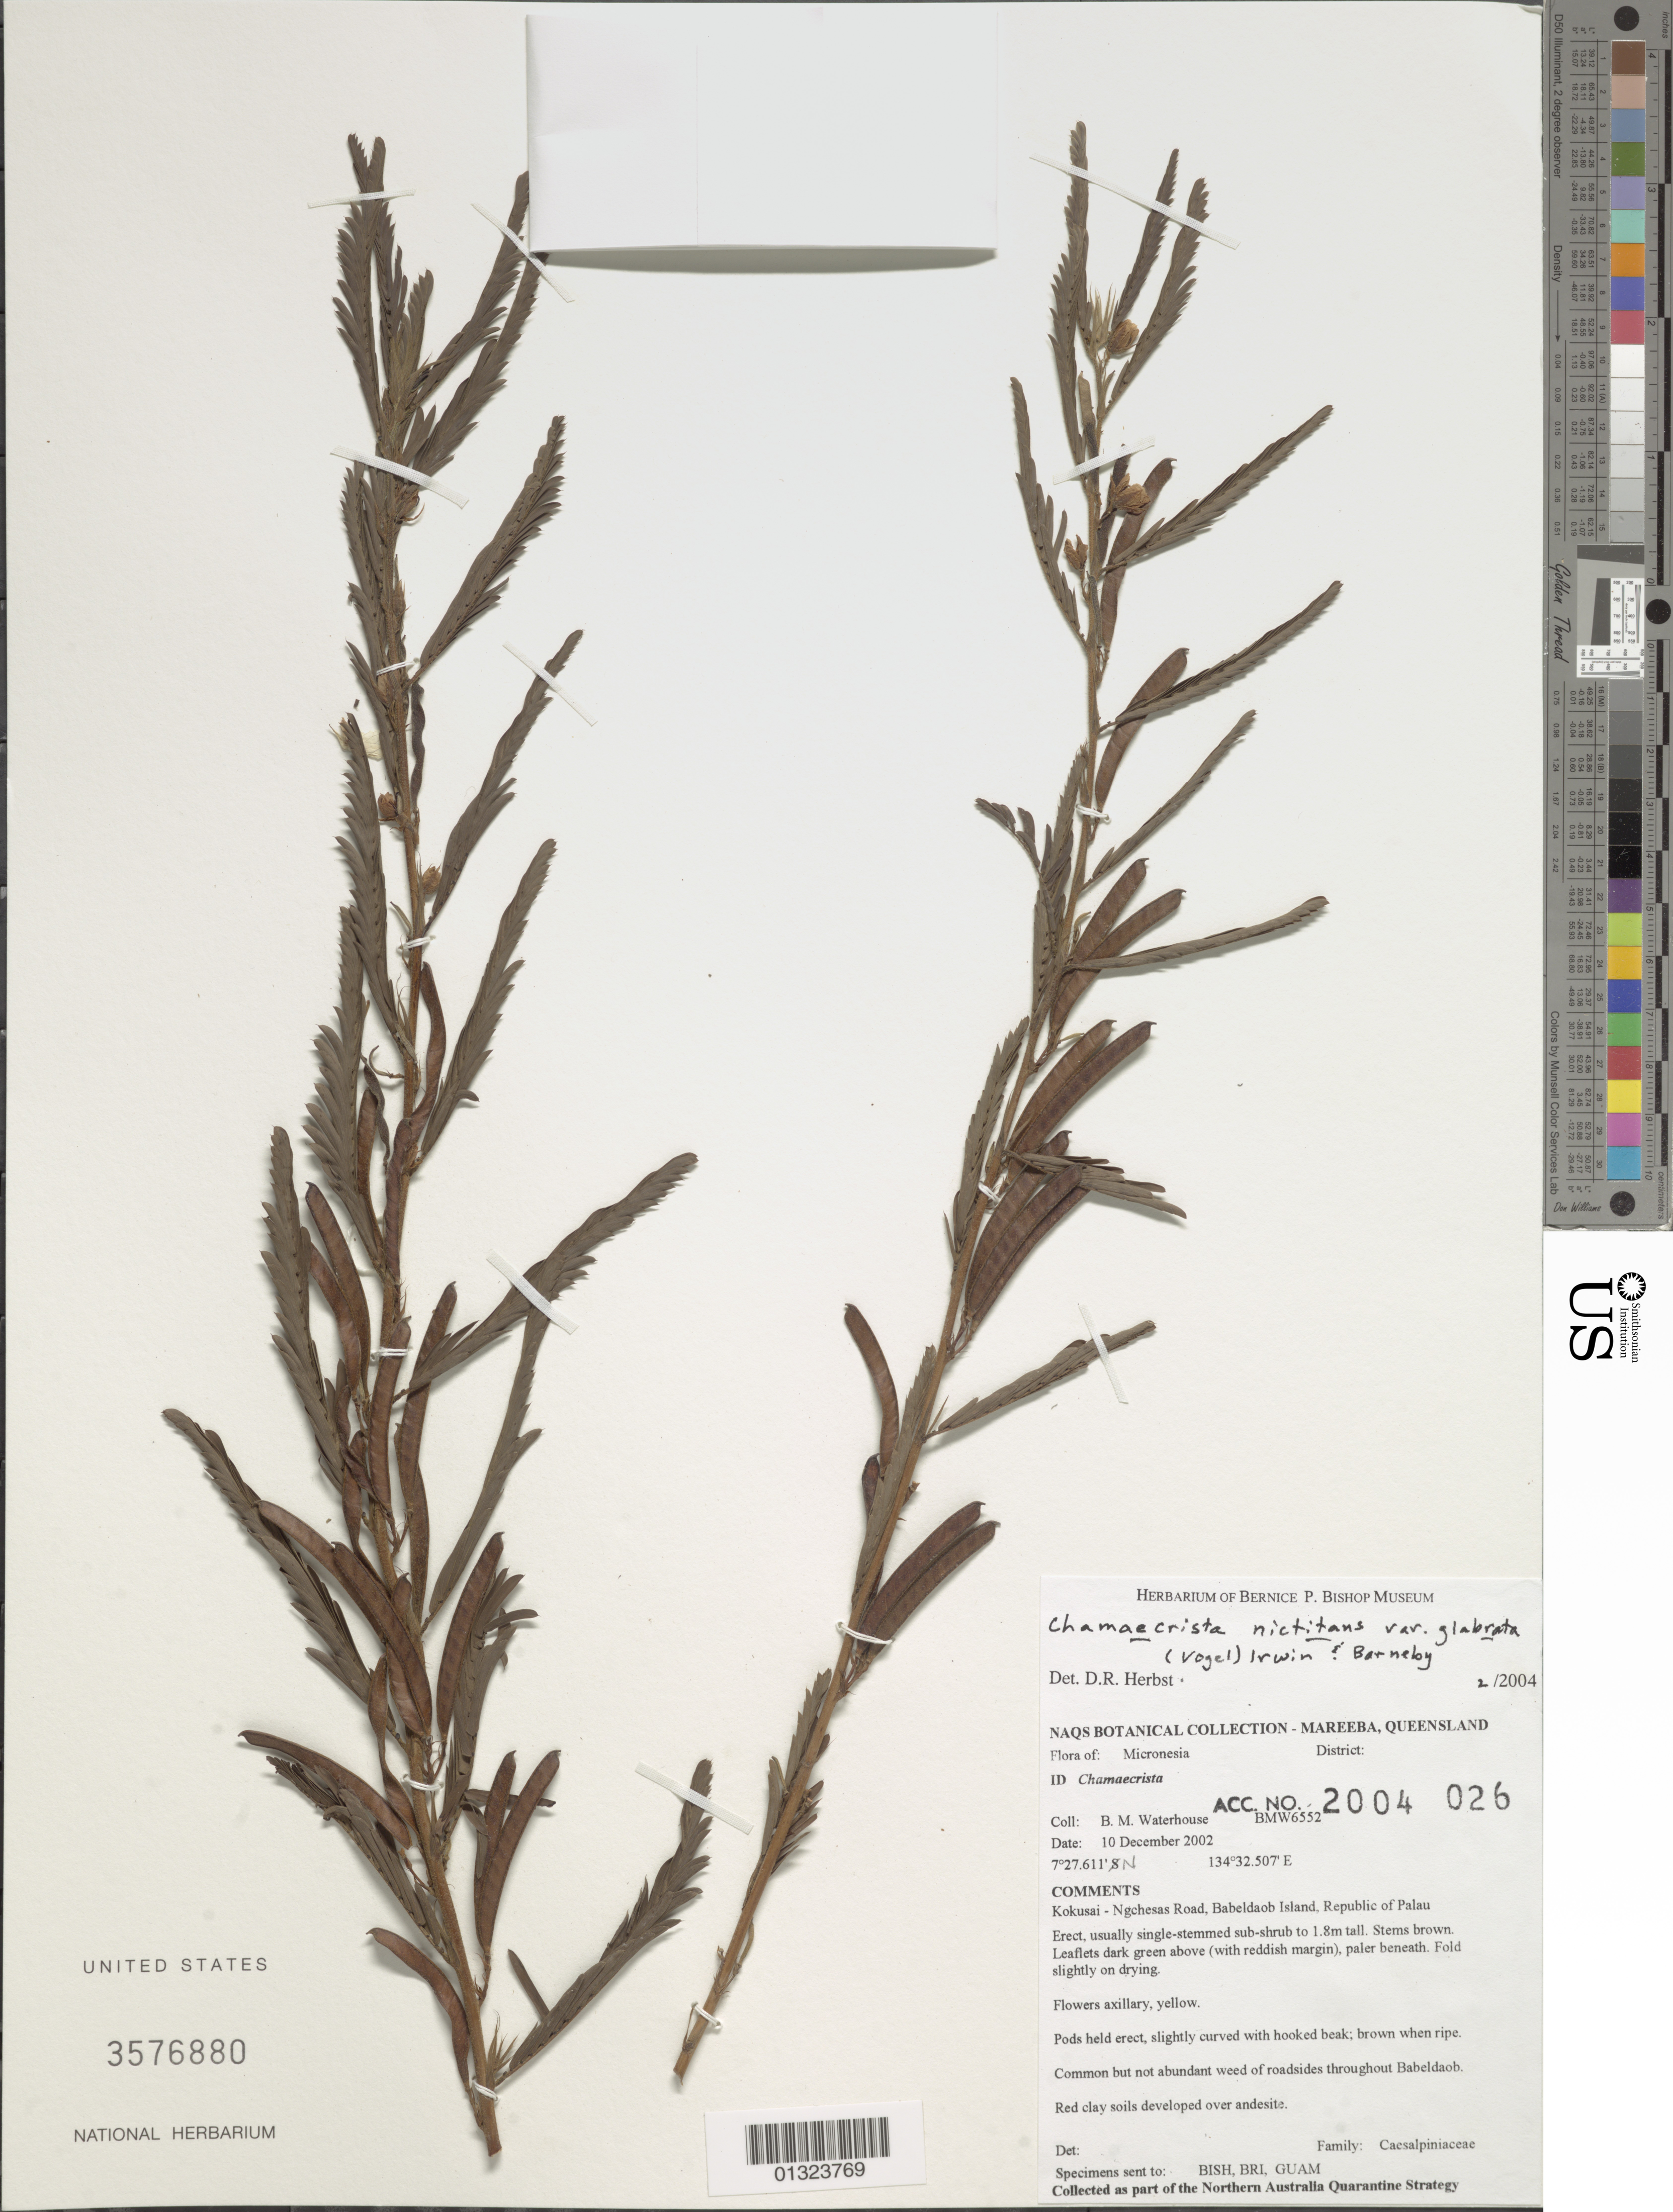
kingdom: Plantae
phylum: Tracheophyta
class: Magnoliopsida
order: Fabales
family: Fabaceae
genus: Chamaecrista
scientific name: Chamaecrista nictitans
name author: (L.) Moench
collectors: B. Waterhouse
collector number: BMW6552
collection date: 2002-12-10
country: Palau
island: Babeldaob [Babelthuap]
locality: Ngchesas Road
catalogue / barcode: US 3576880